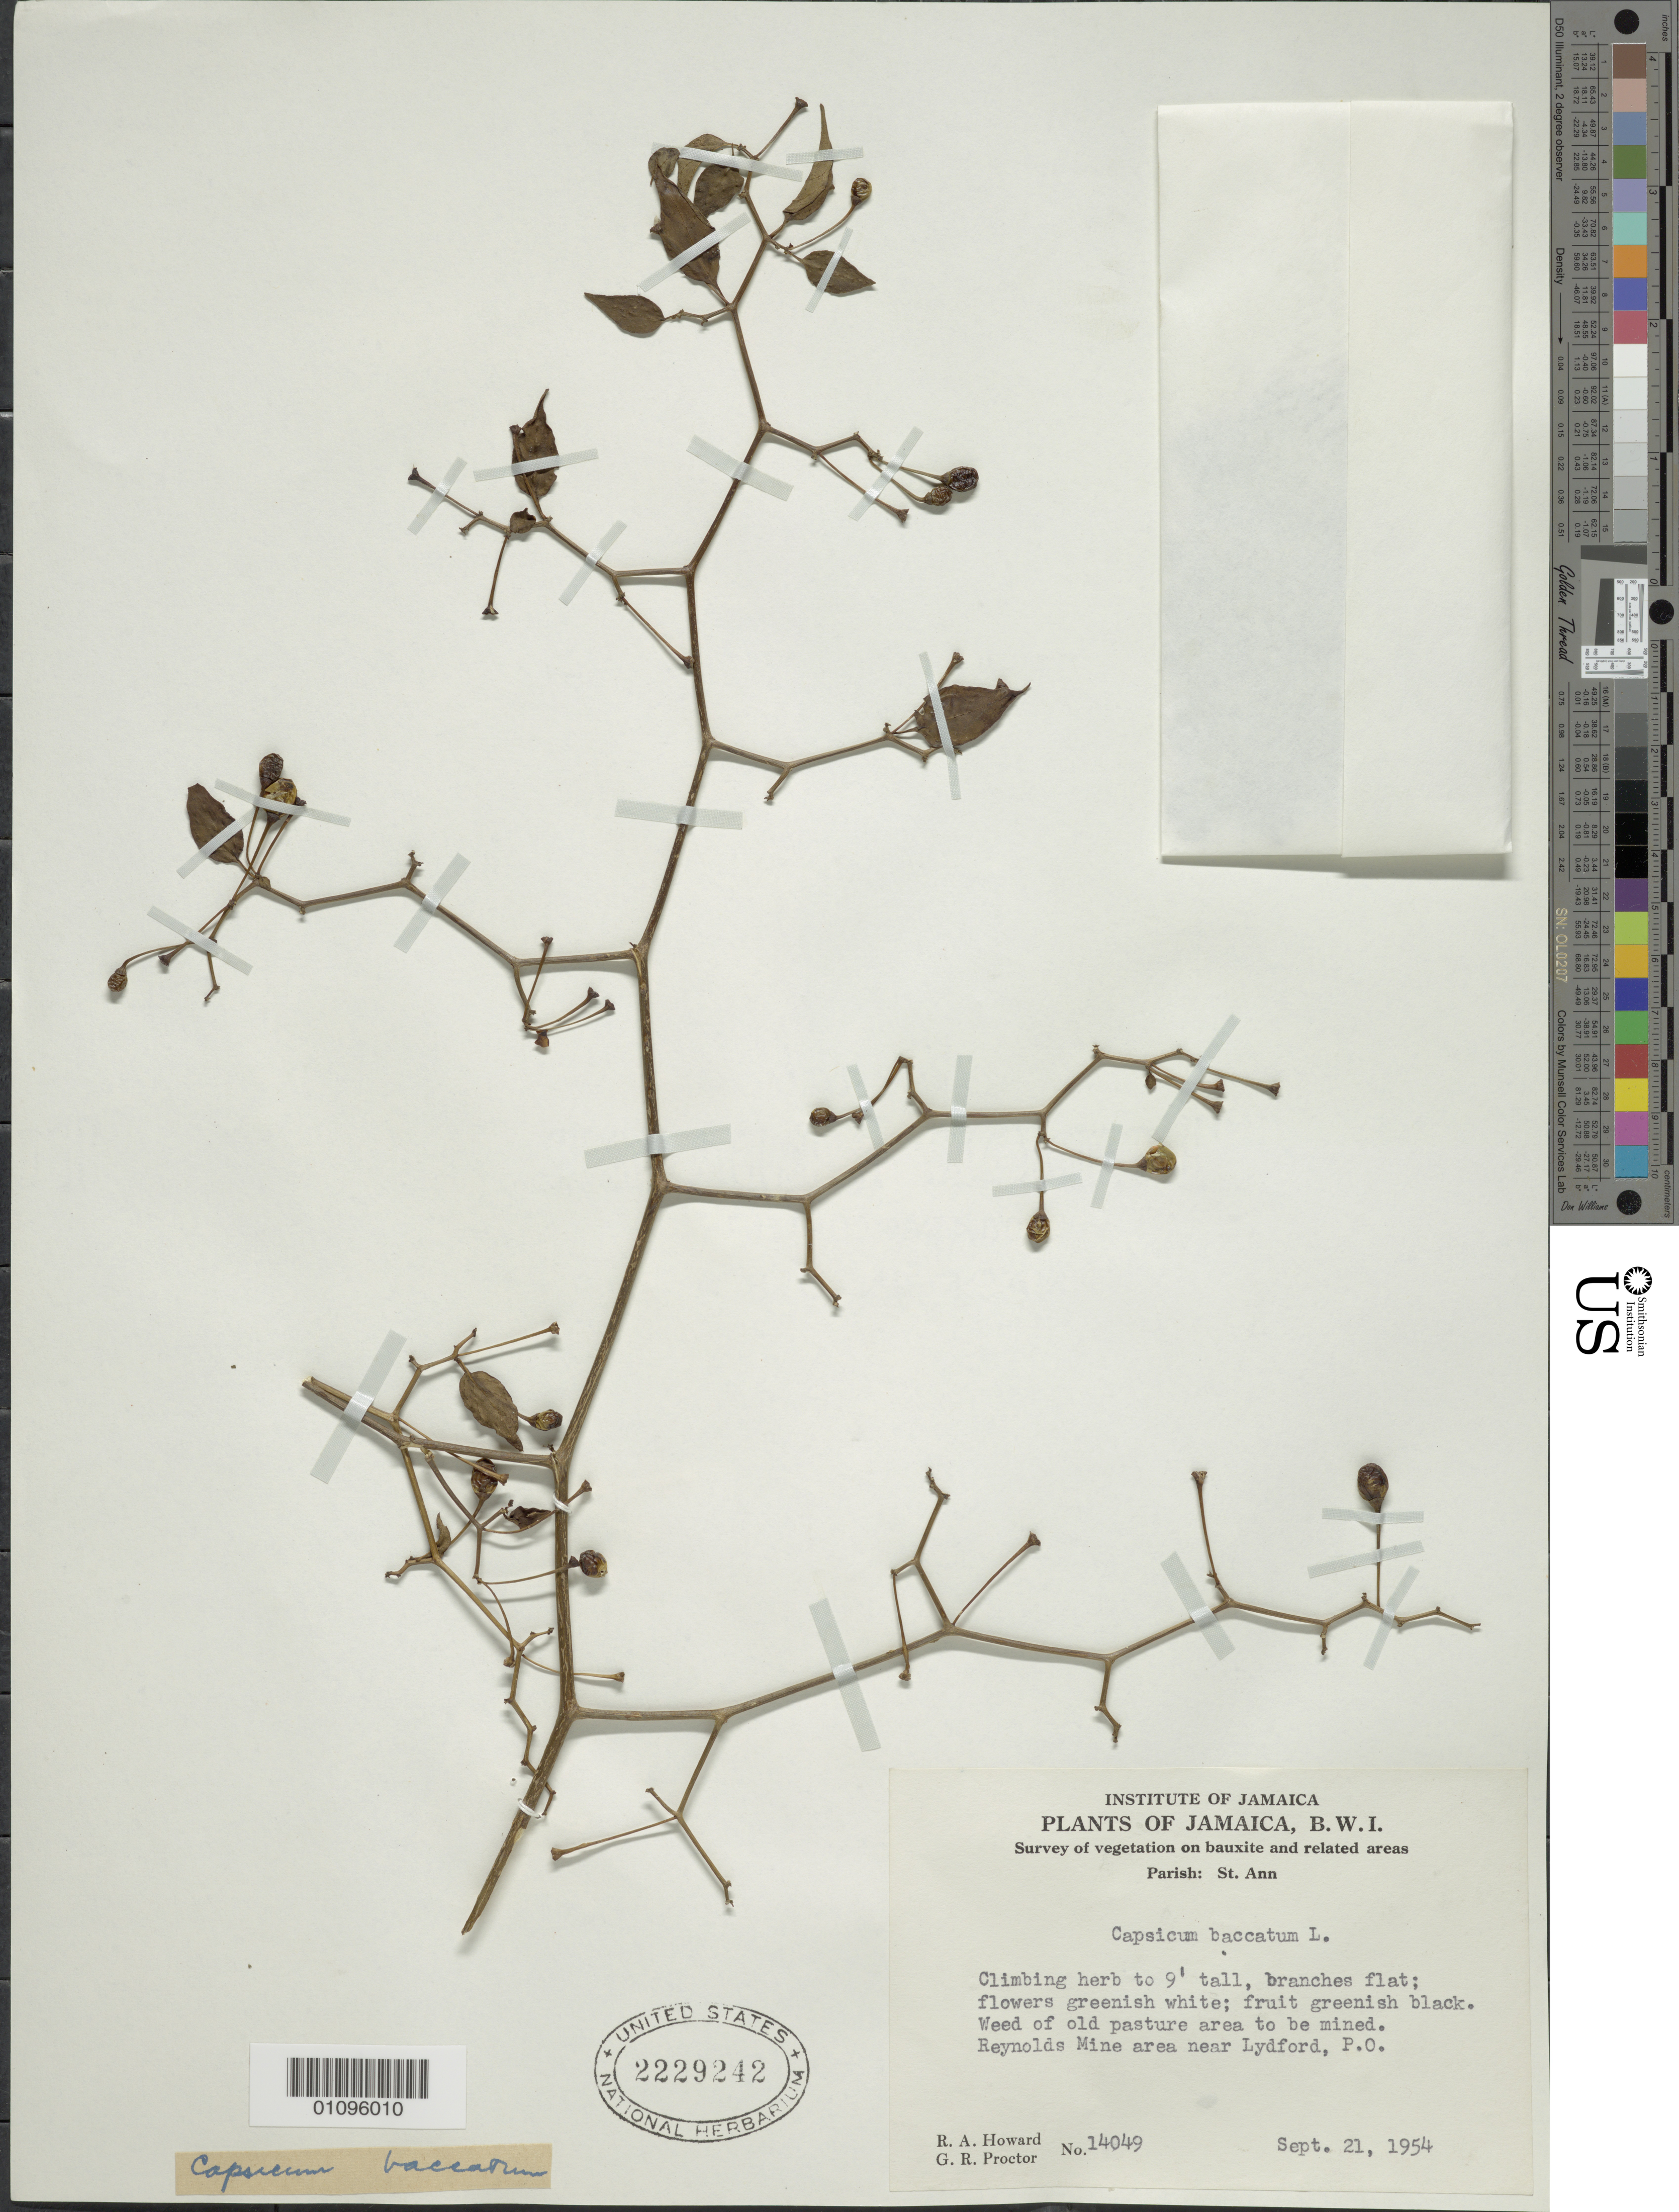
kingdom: Plantae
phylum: Tracheophyta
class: Magnoliopsida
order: Solanales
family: Solanaceae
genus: Capsicum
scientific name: Capsicum baccatum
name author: L.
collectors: R. A. Howard & G. R. Proctor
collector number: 14049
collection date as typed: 21 Sep 1954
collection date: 1954-09-21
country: Jamaica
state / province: Saint Ann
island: Jamaica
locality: Reynolds Mine area near Lydford, P.O.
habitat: Weed of old pasture area to be mined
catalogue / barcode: US 2229242